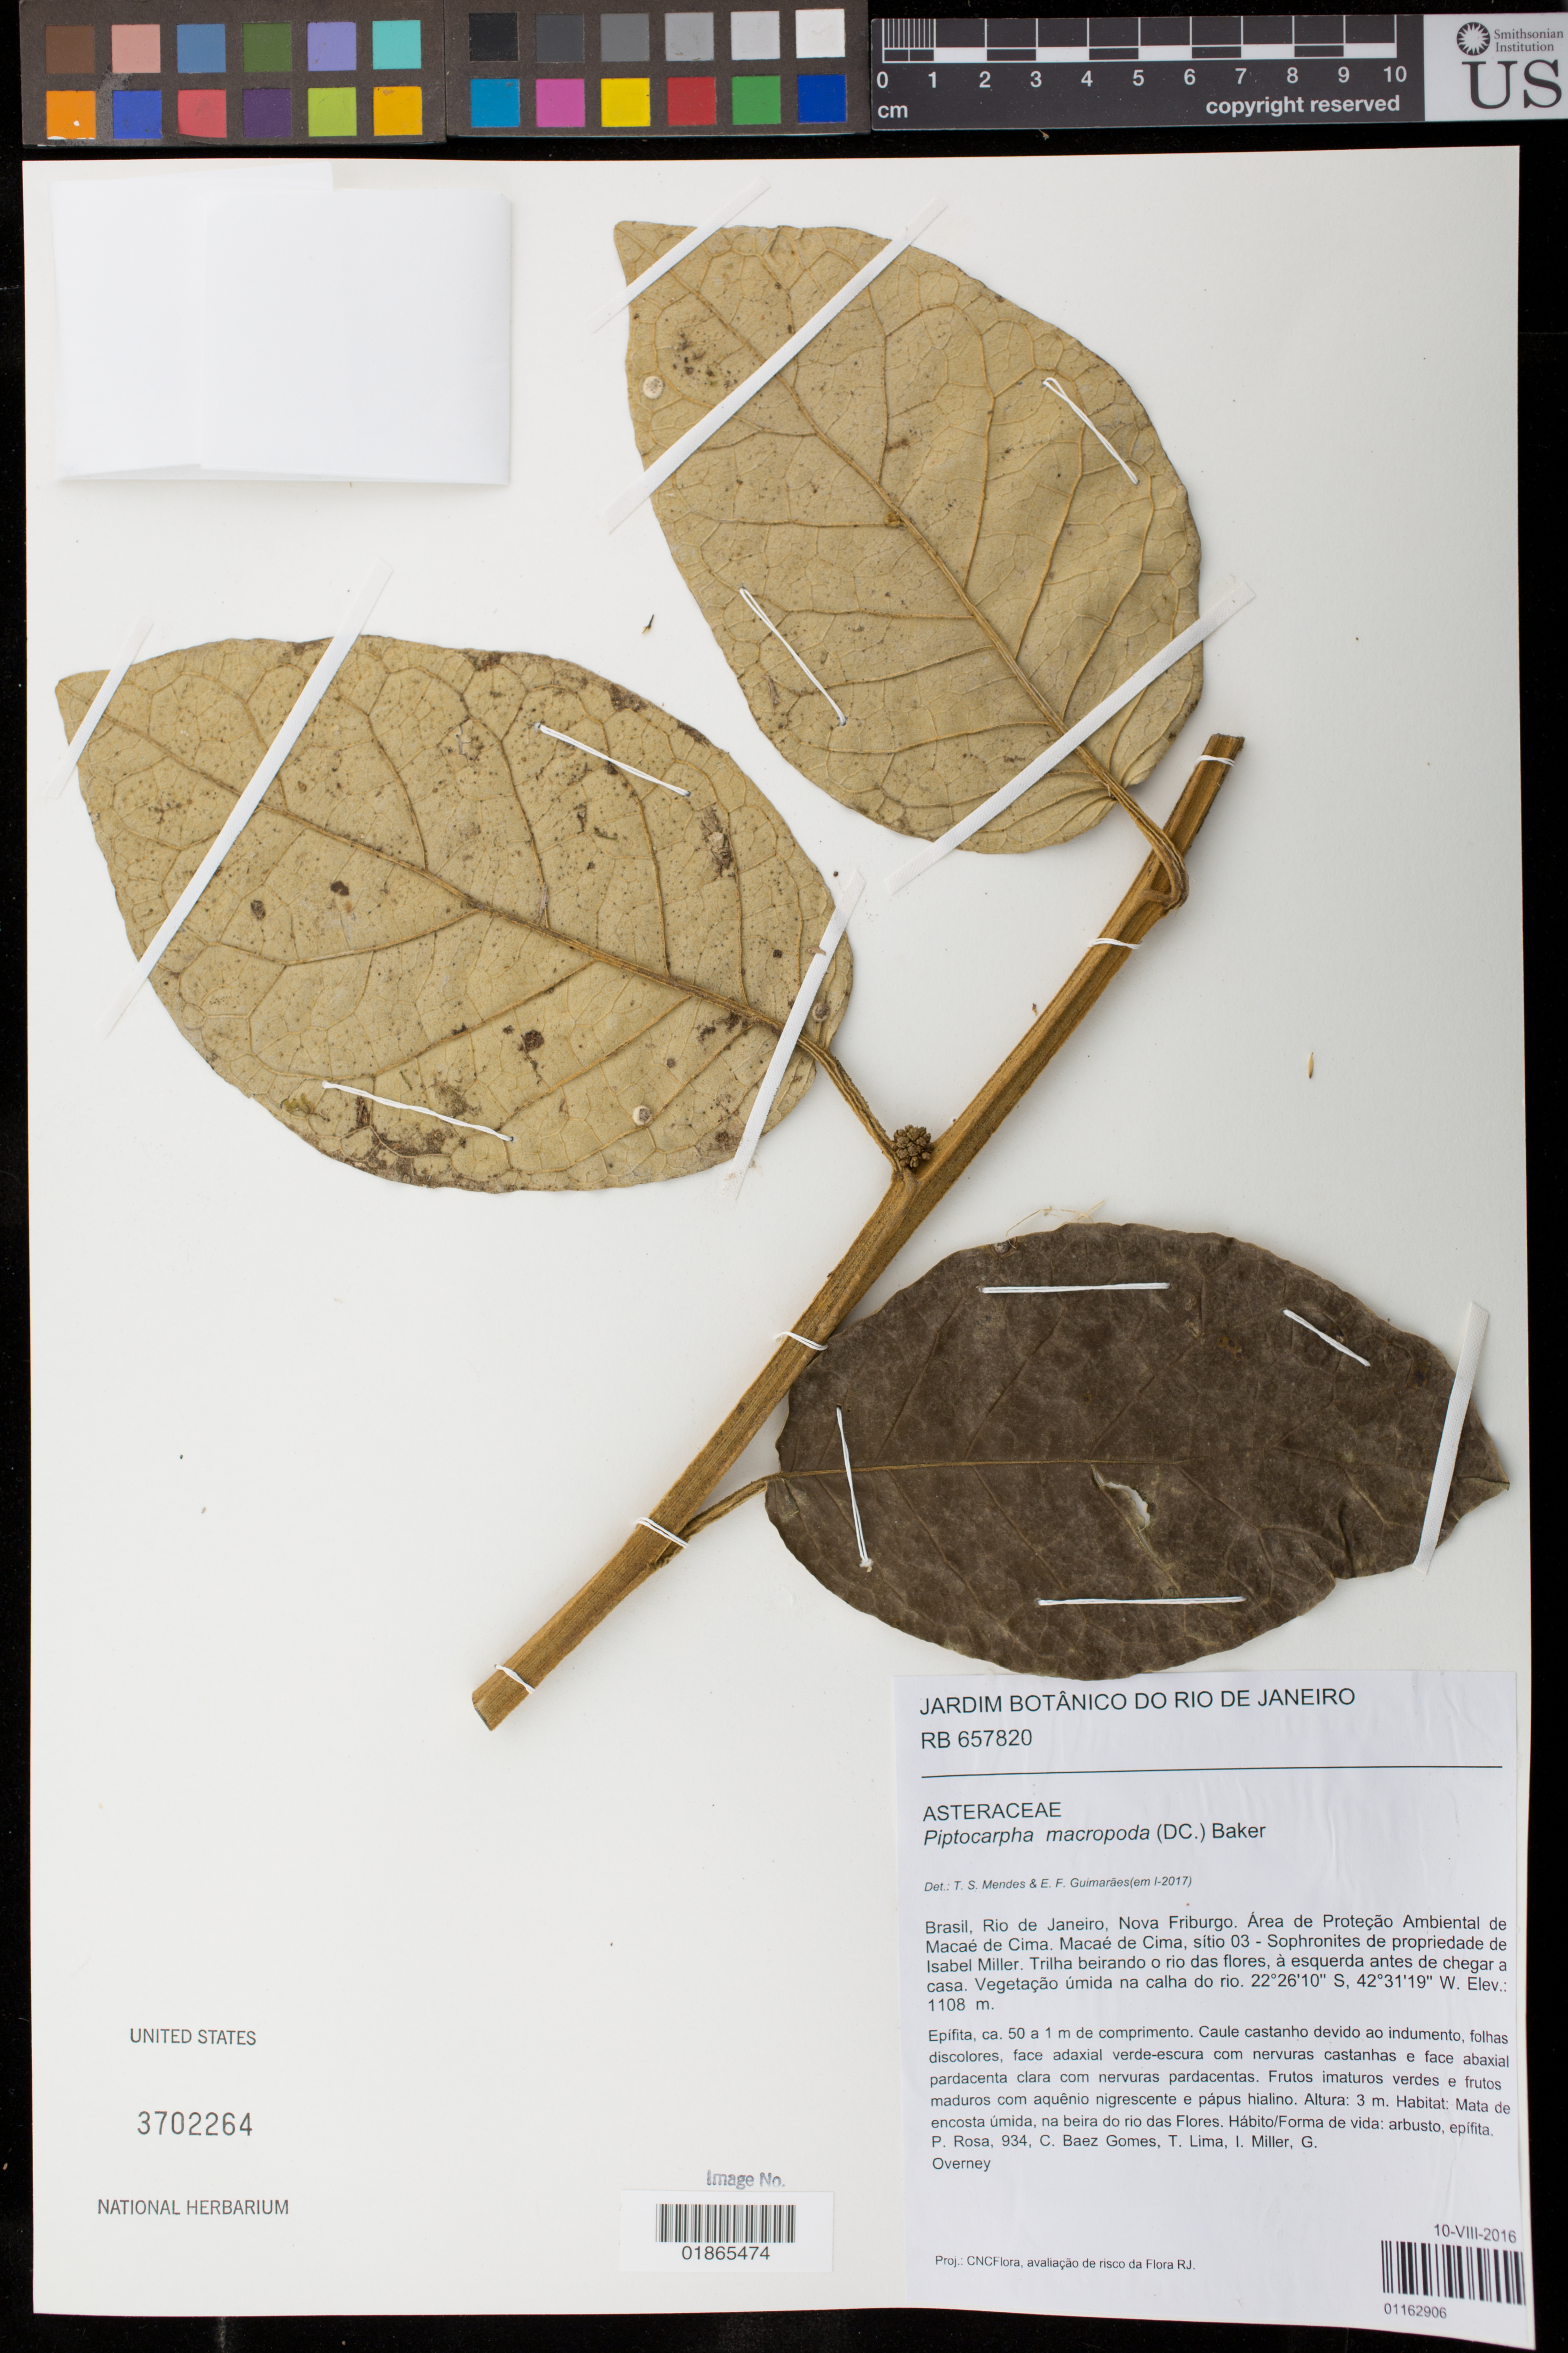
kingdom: Plantae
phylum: Tracheophyta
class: Magnoliopsida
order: Asterales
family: Asteraceae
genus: Piptocarpha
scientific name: Piptocarpha macropoda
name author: (DC.) Baker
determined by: Mendes, T. S.; Guimarães, E. F.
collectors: P. Rosa, C. Baez, T. Lima, I. Miller & G. Overney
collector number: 934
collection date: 2016-08-10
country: Brazil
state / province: Rio de Janeiro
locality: Nova Friburgo. Area de Protecao Ambiental de Macae de Cima. Maceae de Cima, sitio 03- Sophronites de propiedade de Isabel Miller. Trilha beirando o rio das flores, a esquerda antes de chegar a casa.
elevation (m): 1108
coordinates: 22 26 10 S, 42 31 19 W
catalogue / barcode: US 3702264